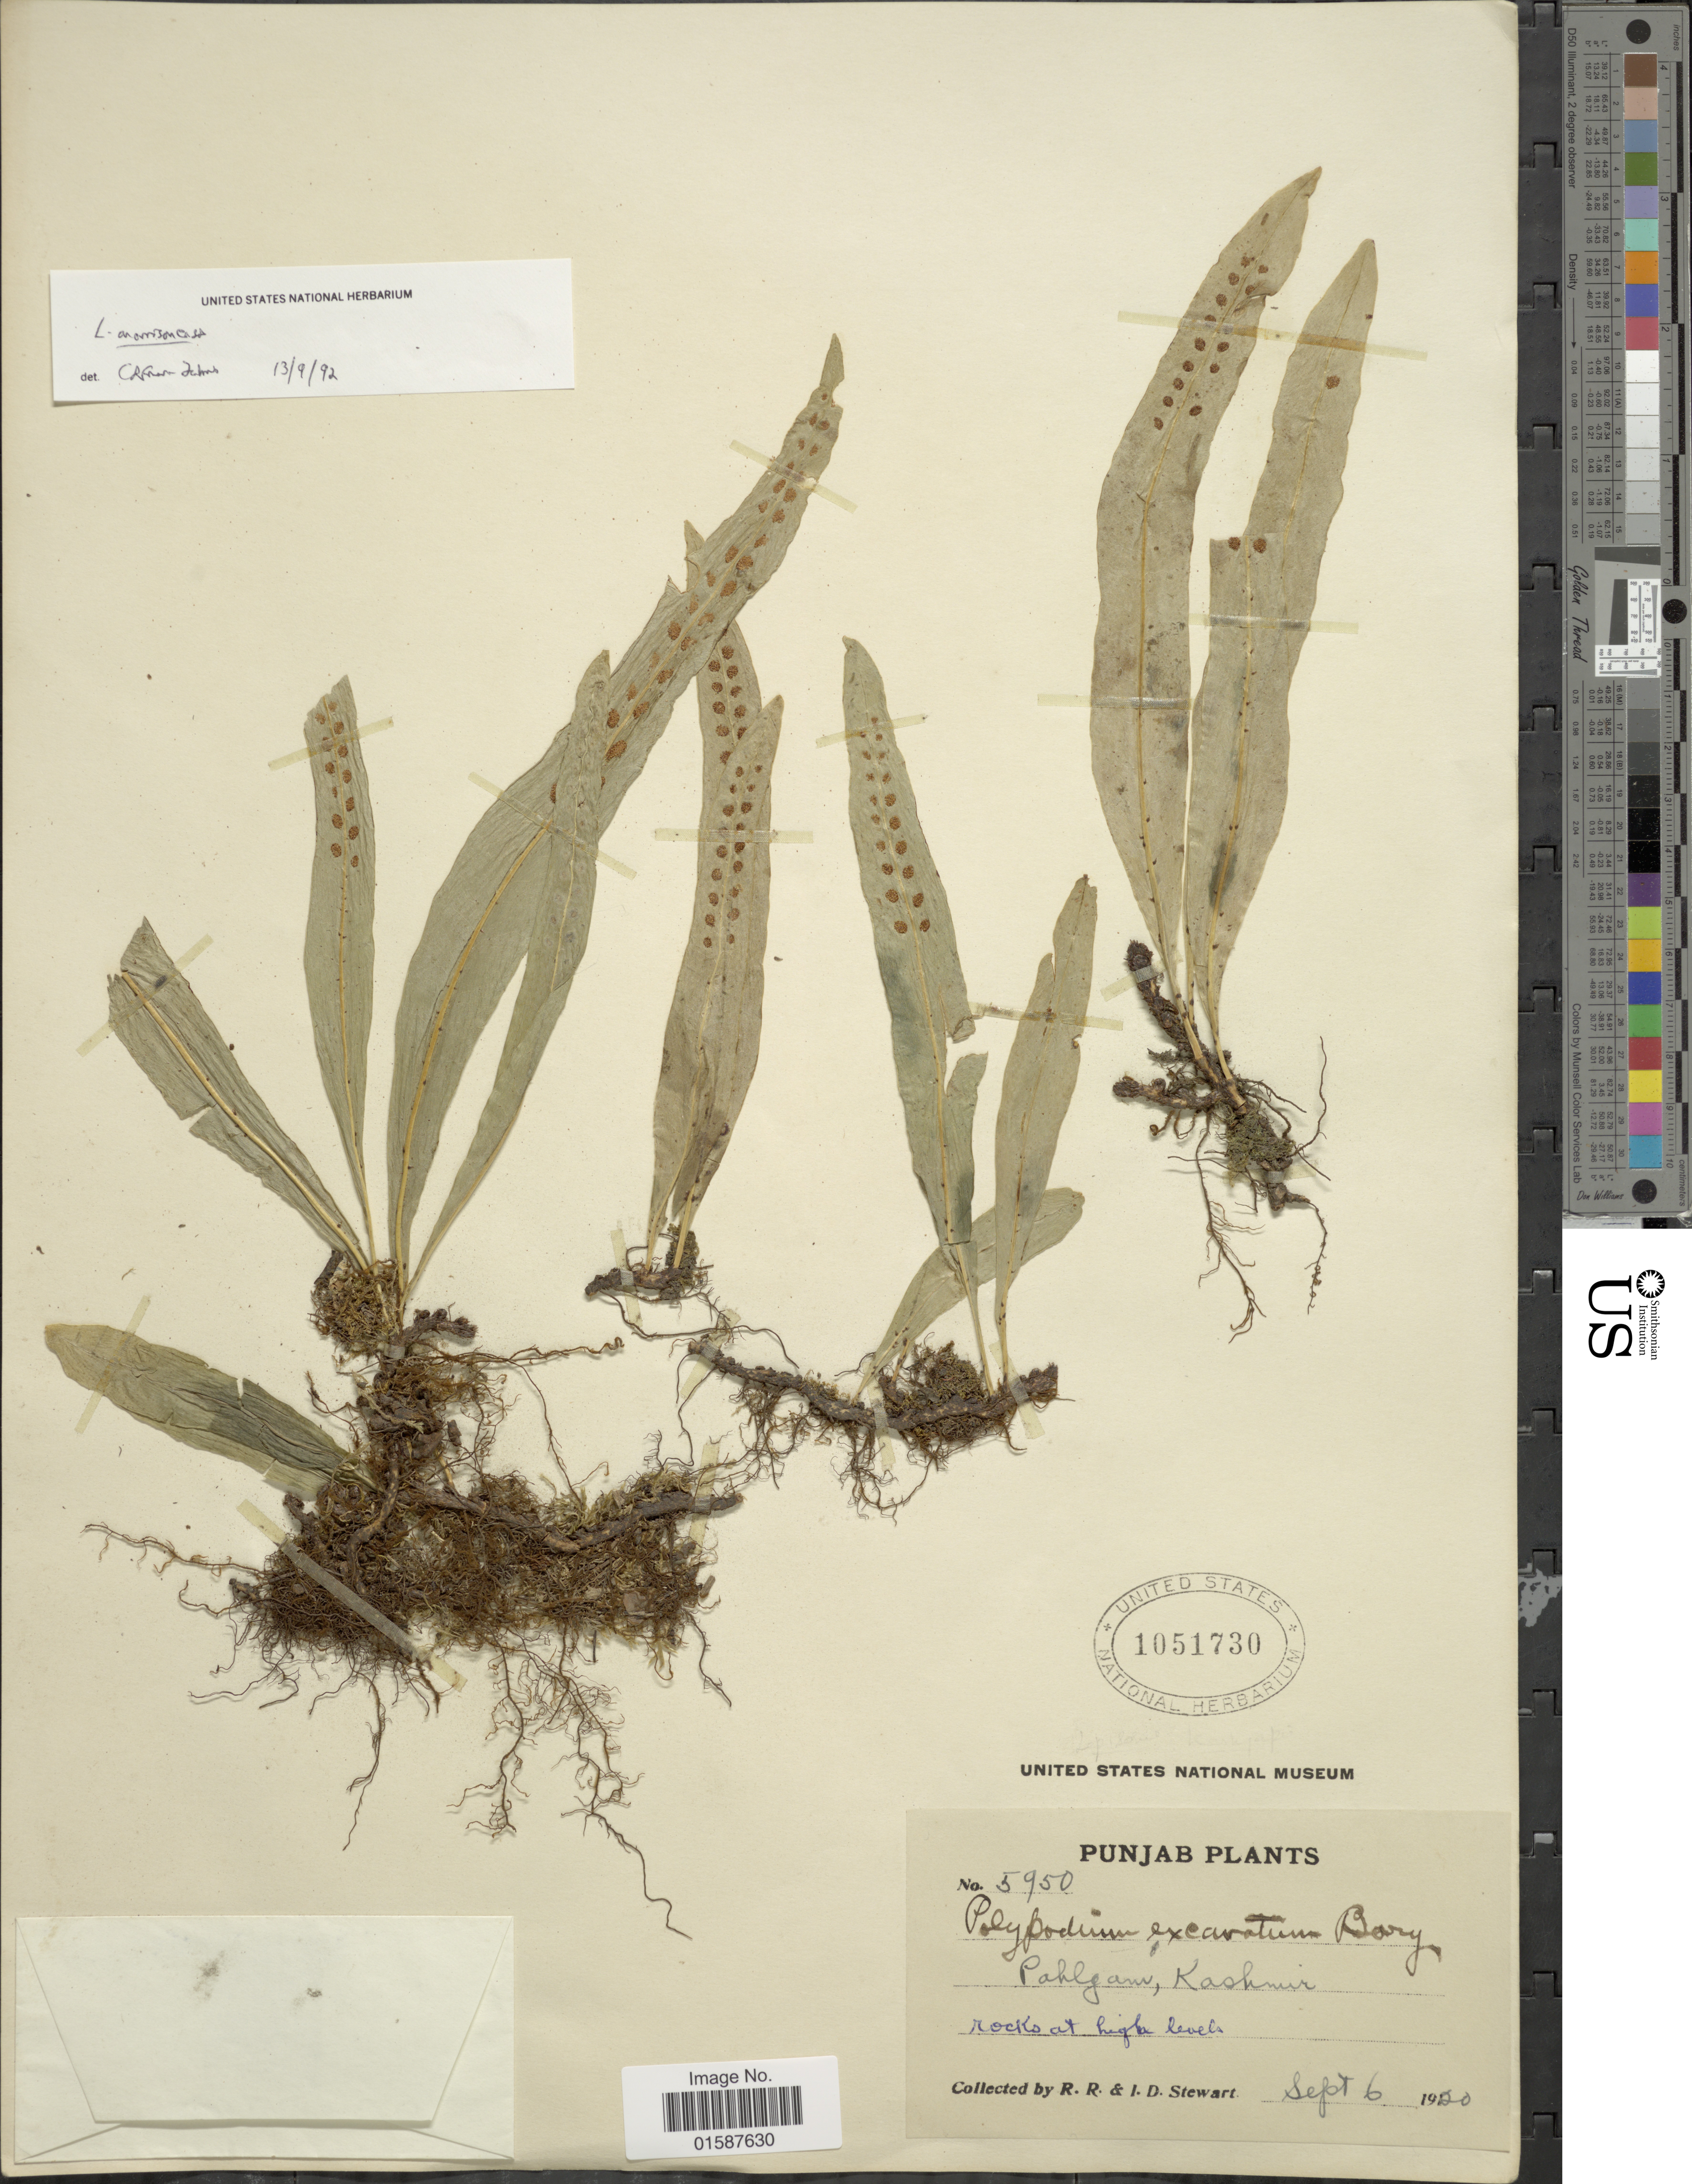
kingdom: Plantae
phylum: Tracheophyta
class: Polypodiopsida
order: Polypodiales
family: Polypodiaceae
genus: Lepisorus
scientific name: Lepisorus excavatus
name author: (Bory ex Willd.) Ching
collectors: R. R. Stewart & I. Stewart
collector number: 5950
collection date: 1920-09-06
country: India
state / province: Punjab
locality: Punjab, Pahlgam, Kashmir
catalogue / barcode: US 1051730